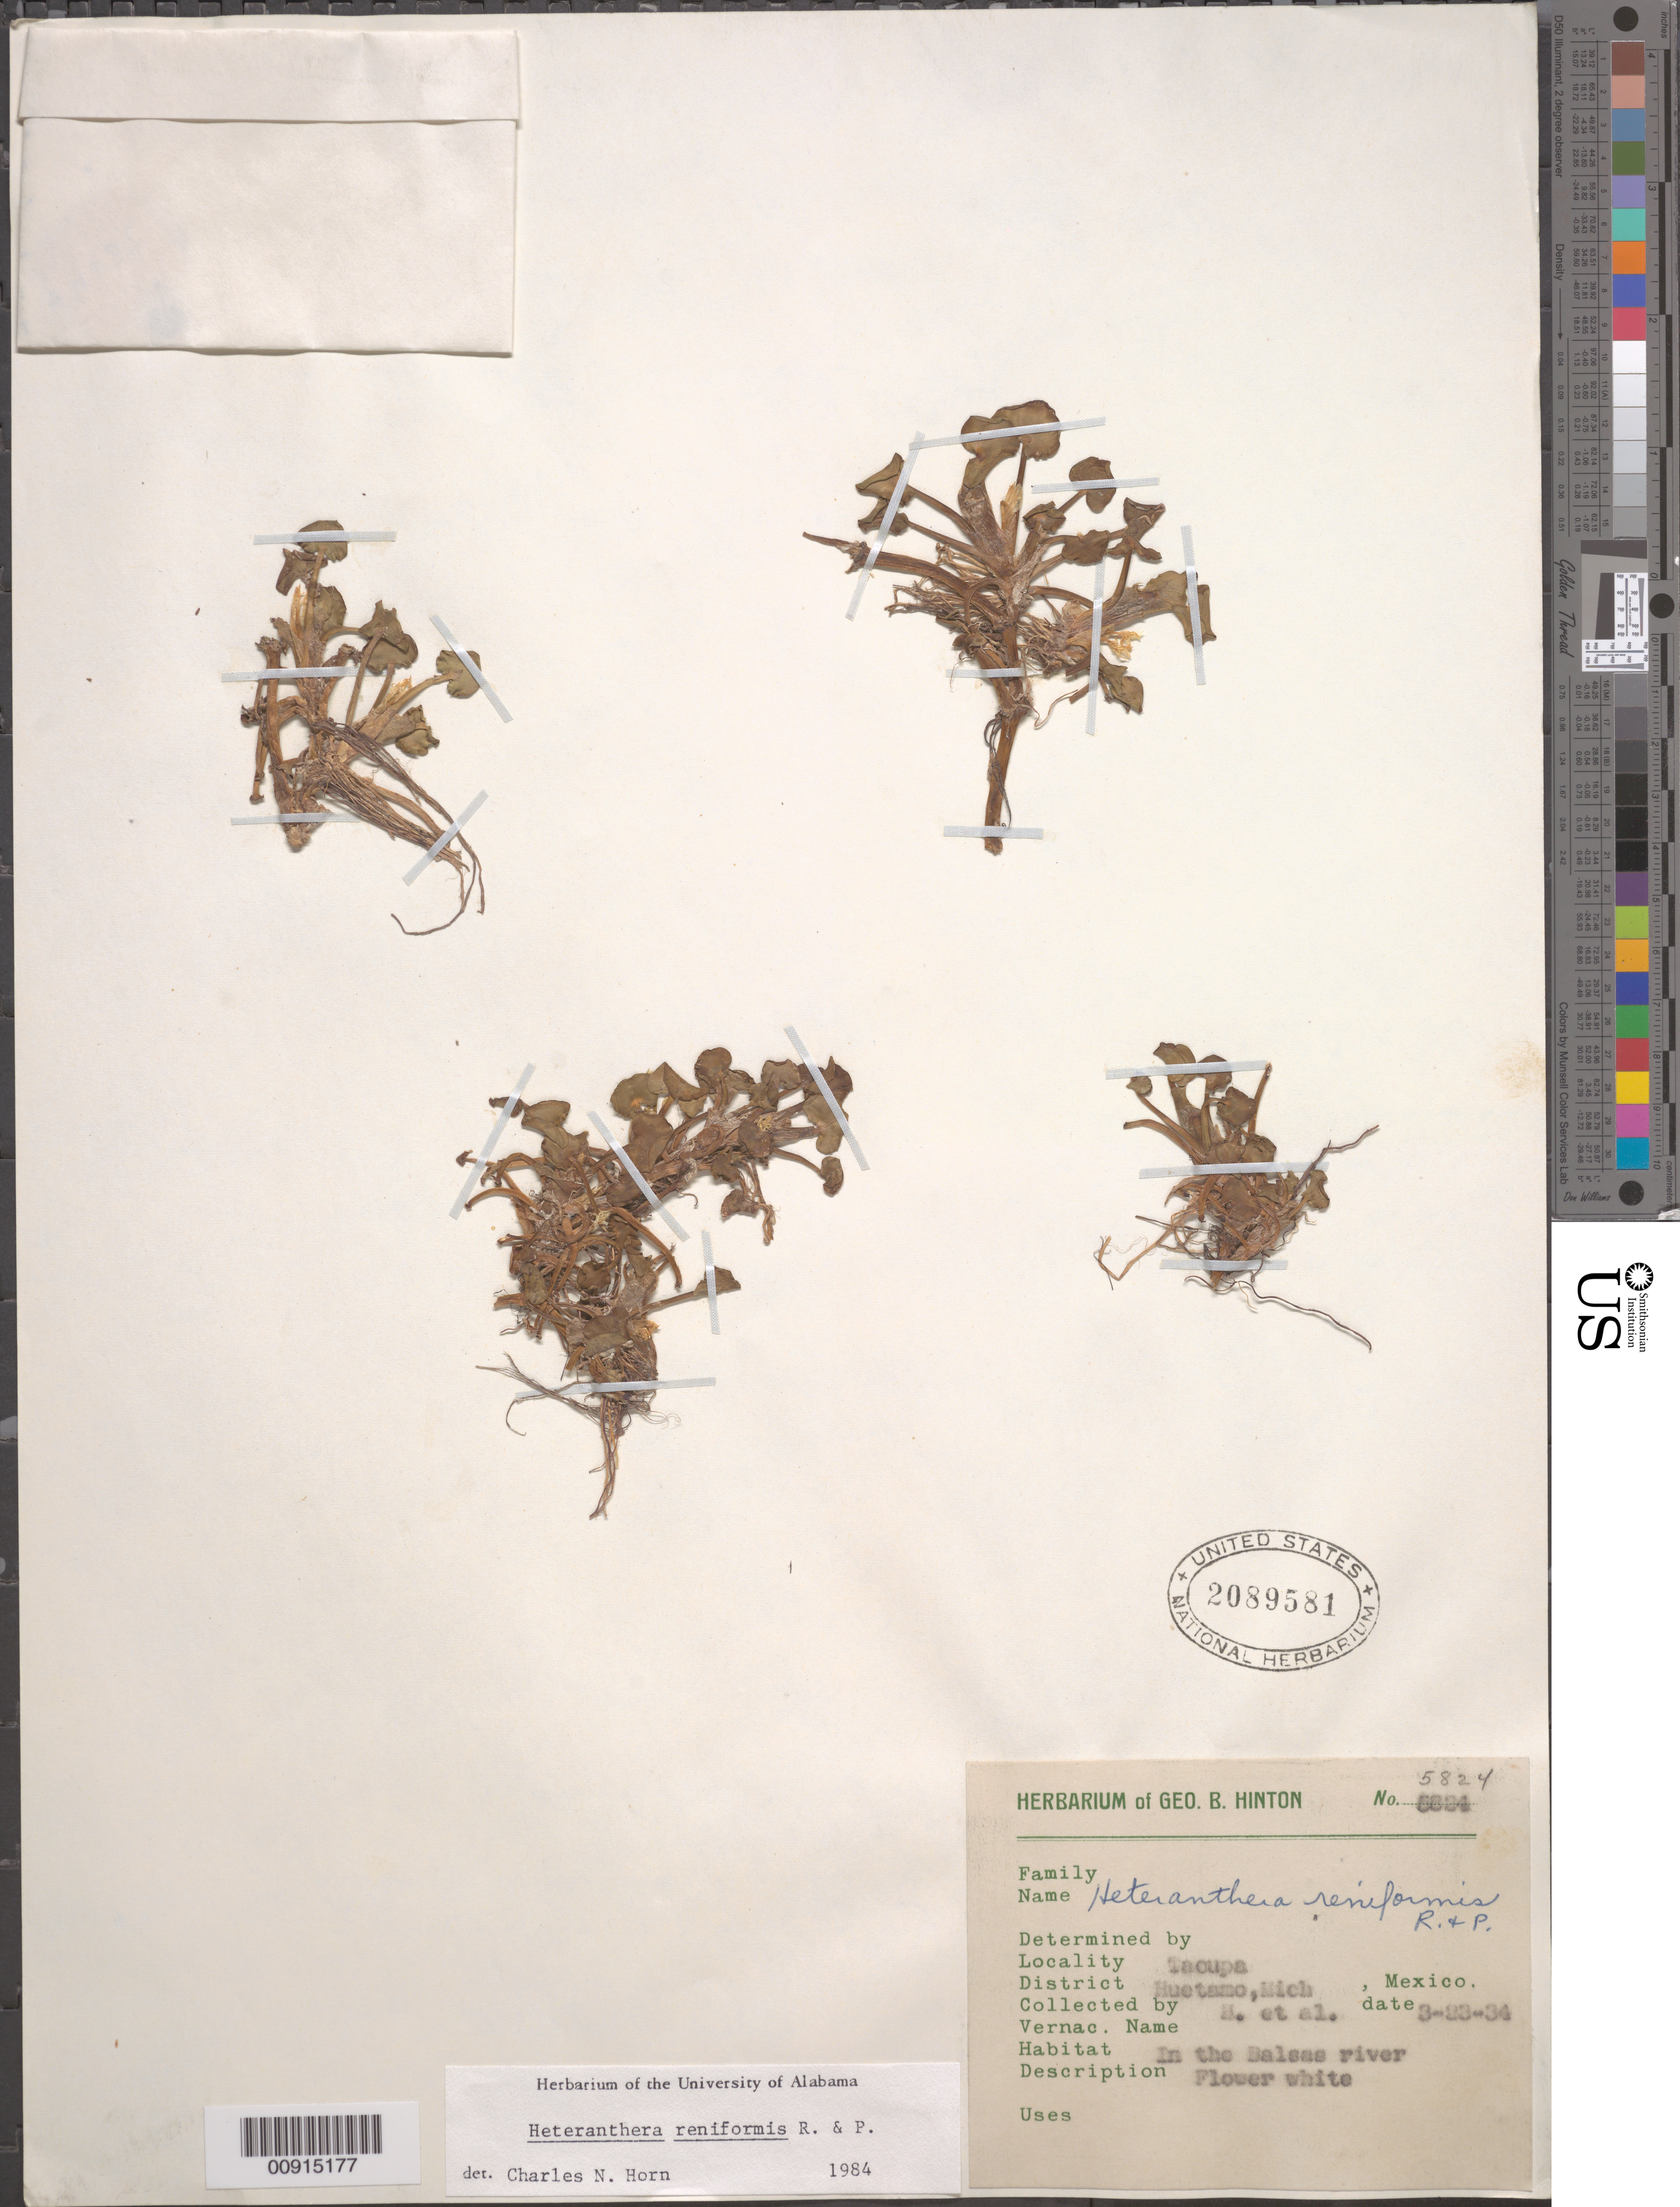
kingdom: Plantae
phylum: Tracheophyta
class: Liliopsida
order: Commelinales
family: Pontederiaceae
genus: Heteranthera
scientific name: Heteranthera reniformis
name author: Ruiz & Pav.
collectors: G. B. Hinton & et al.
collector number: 5824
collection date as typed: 23 Mar 1934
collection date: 1934-03-23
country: Mexico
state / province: Michoacán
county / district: Huetamo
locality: Tacupa, District Huetamo, Michoacán. In the Balsas river.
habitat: In the Balsas river.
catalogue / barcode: US 2089581